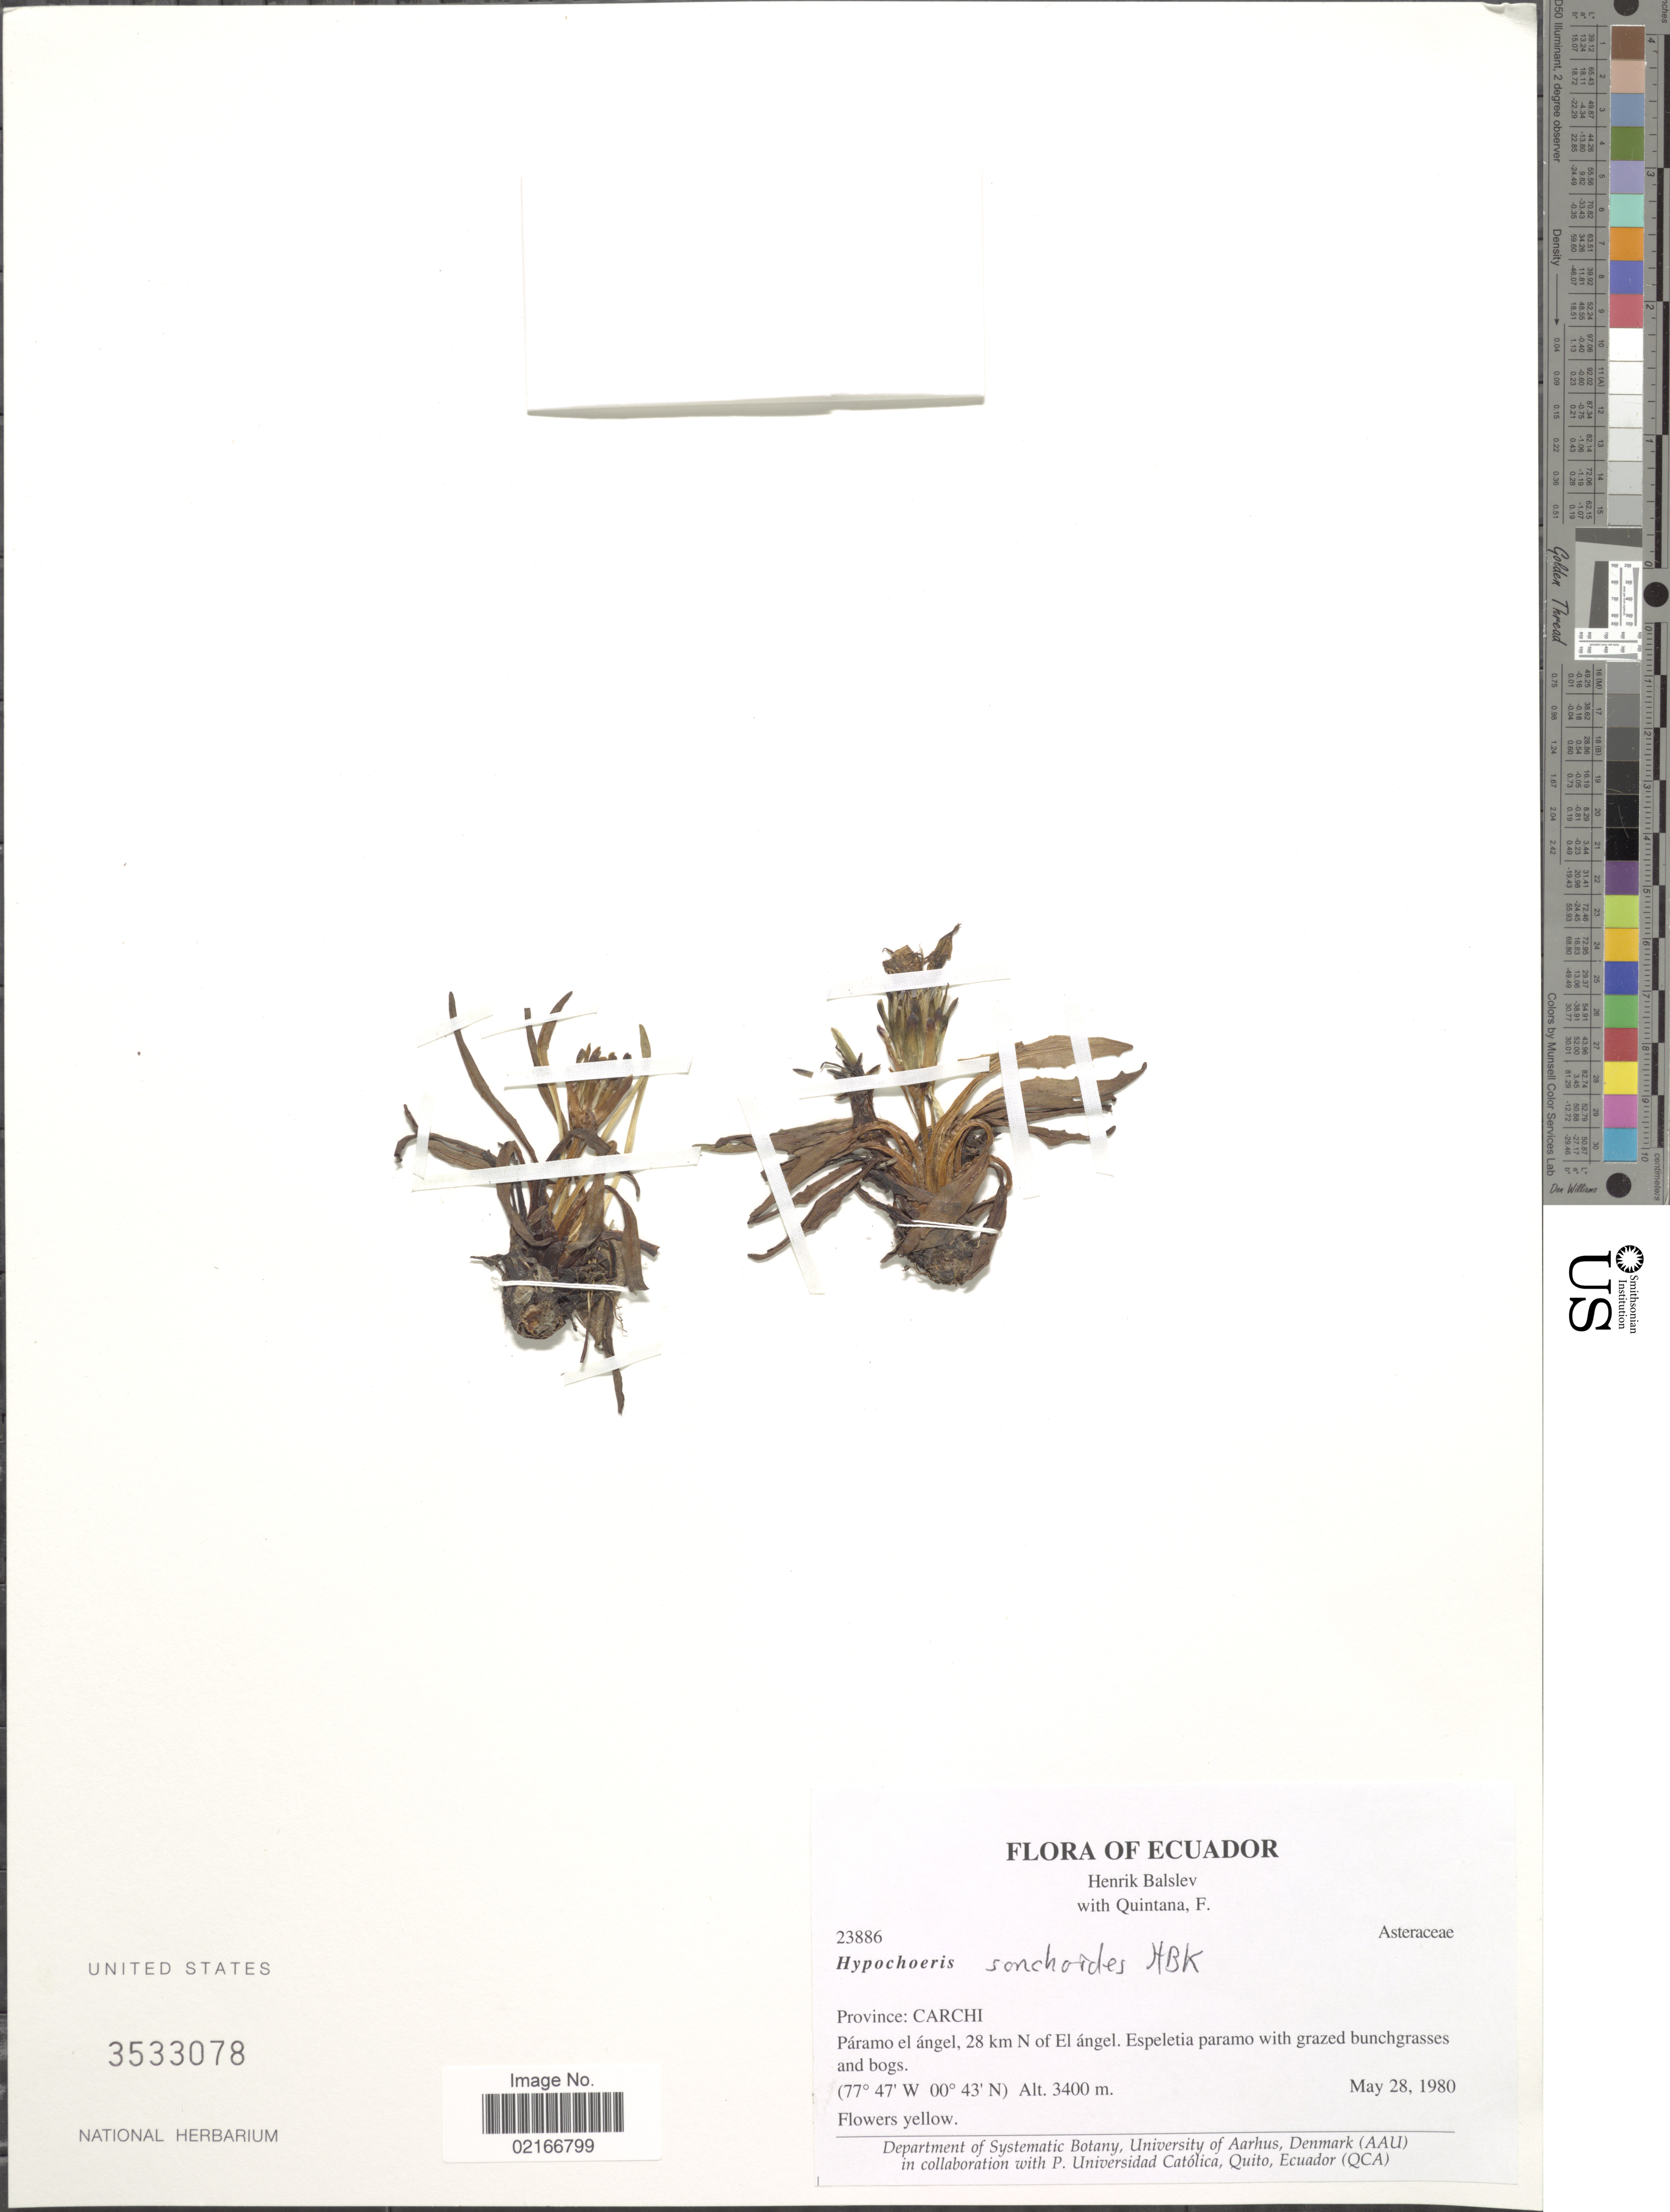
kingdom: Plantae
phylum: Tracheophyta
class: Magnoliopsida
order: Asterales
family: Asteraceae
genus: Hypochaeris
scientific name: Hypochaeris sessiliflora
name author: Kunth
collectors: H. Balslev & F. Quintana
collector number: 23886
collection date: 1980-05-28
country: Ecuador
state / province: Carchi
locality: Páramo el ángel, 28 km N of El ángel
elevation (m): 3400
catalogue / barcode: US 3533078